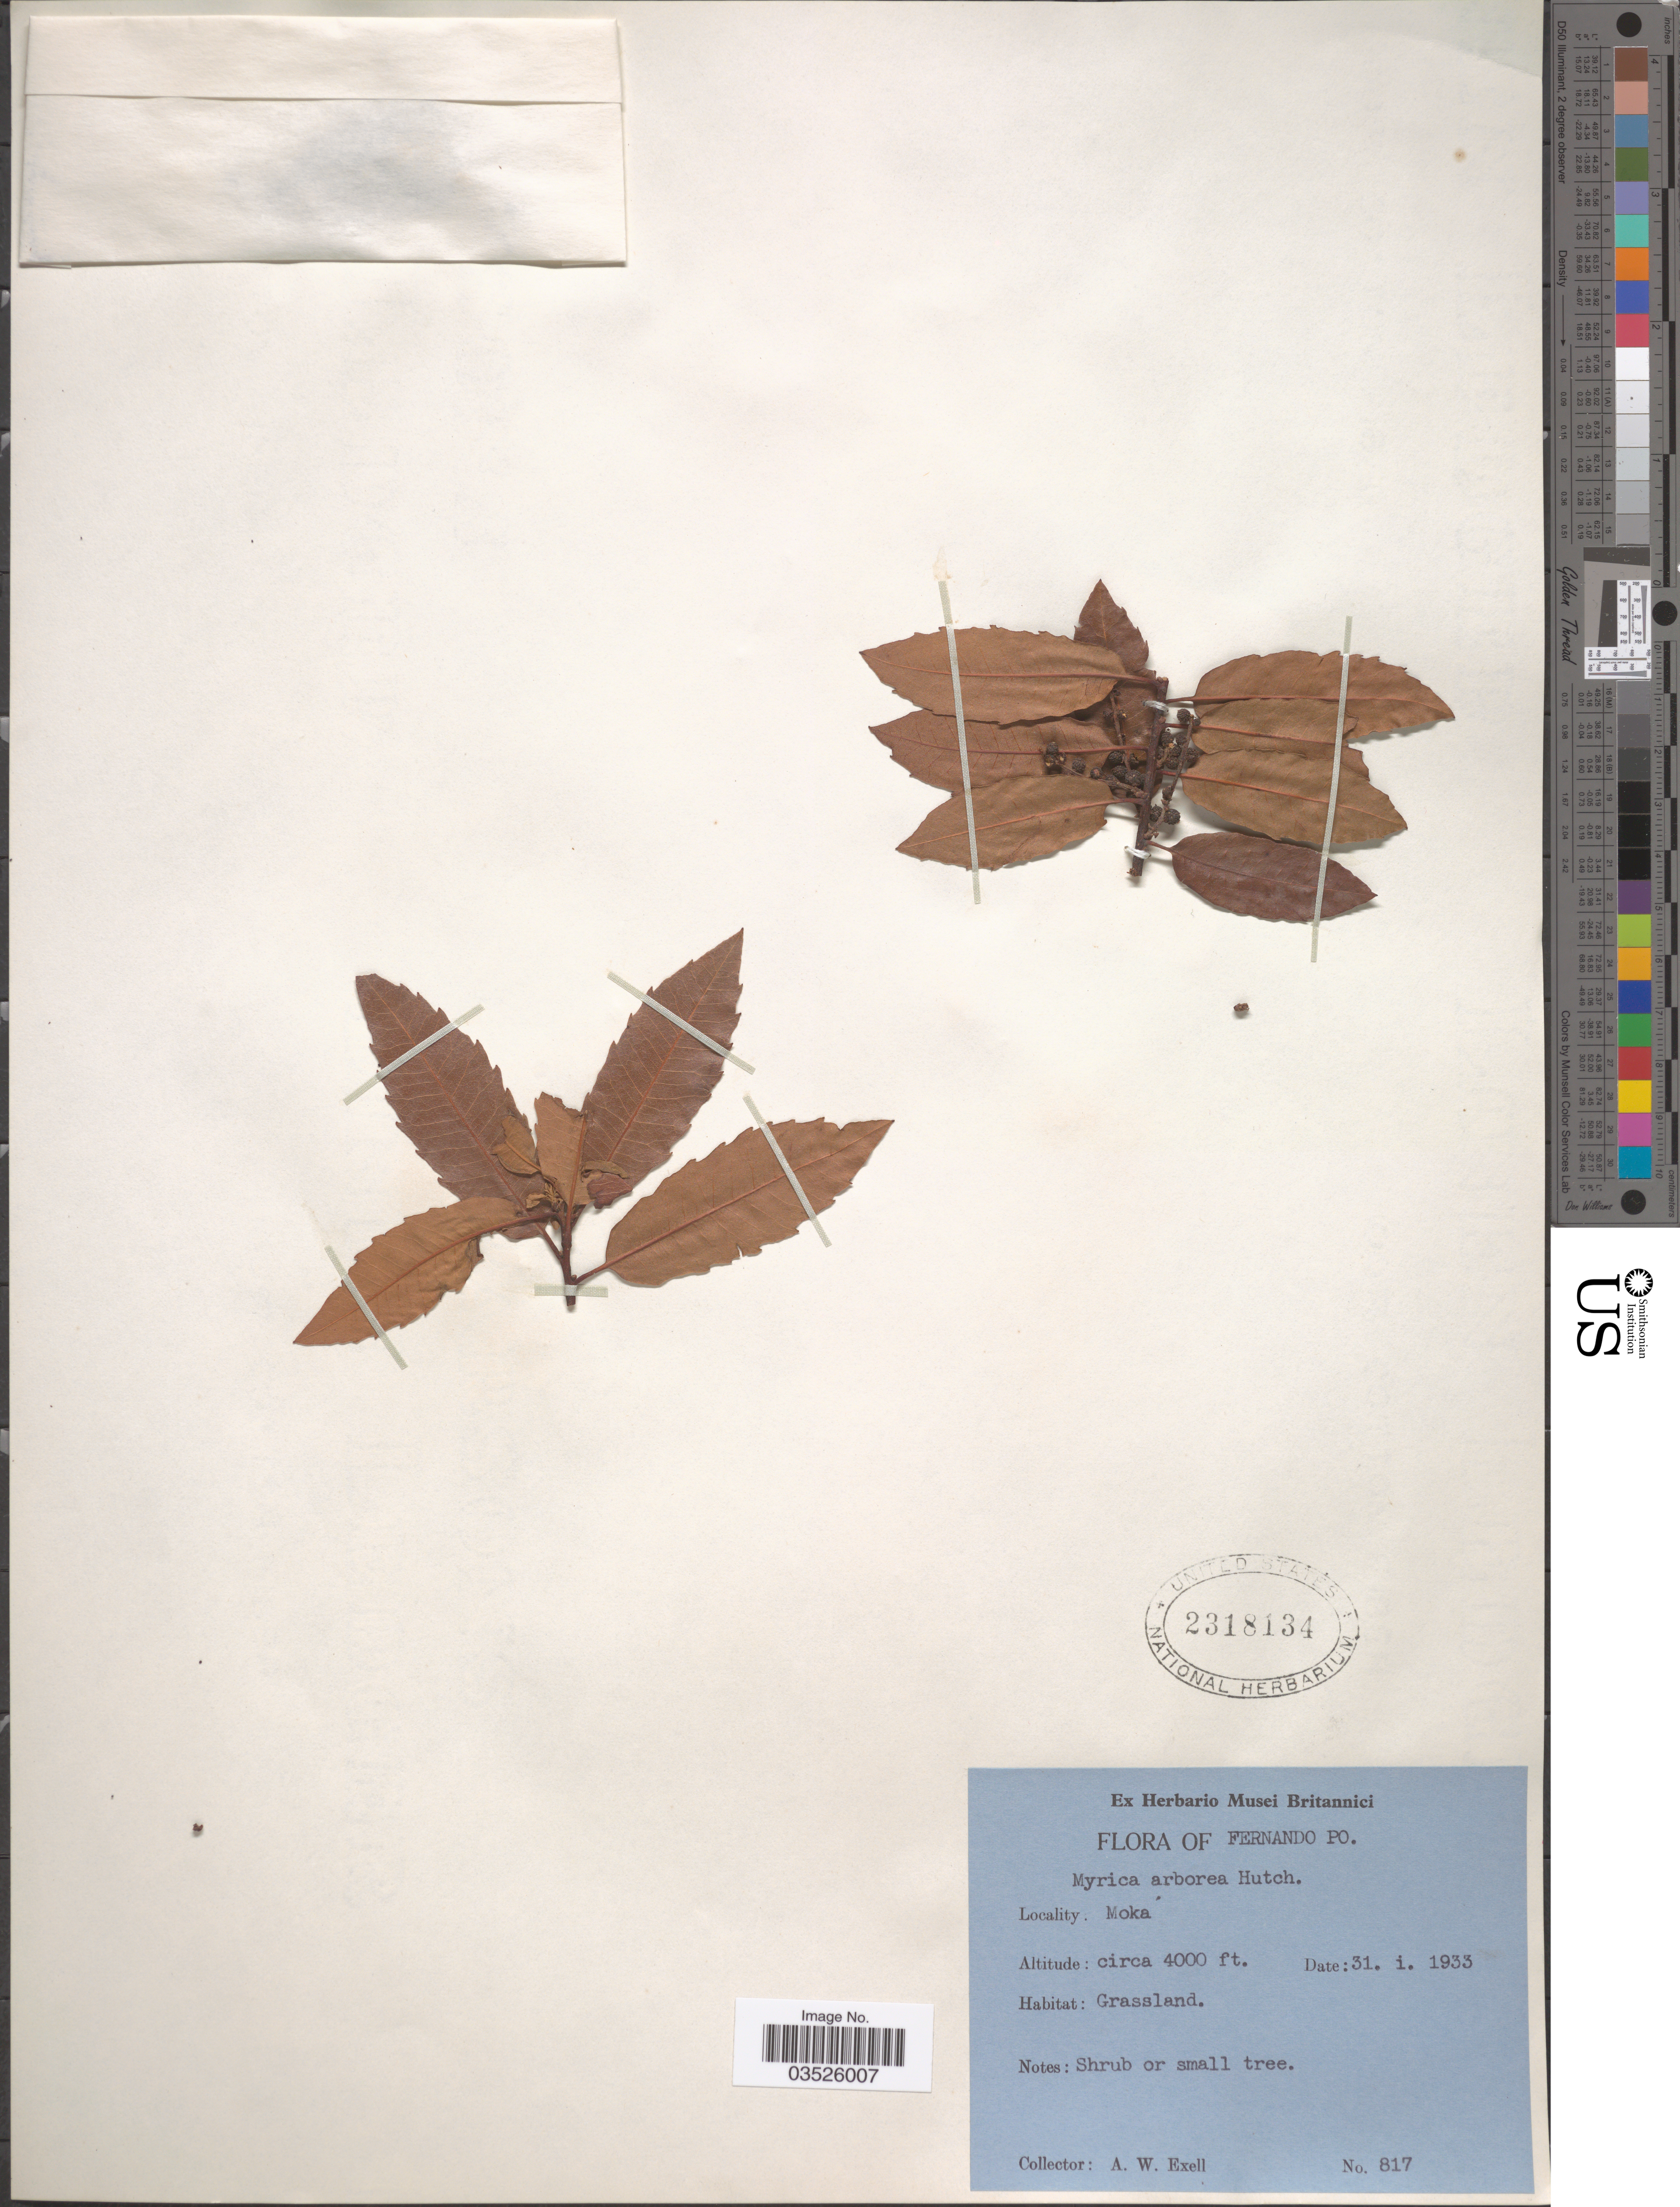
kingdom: Plantae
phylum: Tracheophyta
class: Magnoliopsida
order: Fagales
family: Myricaceae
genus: Morella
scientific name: Morella arborea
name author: (Hutch.) Cheek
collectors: A. Exell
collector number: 817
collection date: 1933-01-31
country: Mauritius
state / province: Moka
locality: Fernando Po.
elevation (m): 1219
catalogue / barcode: US 2318134